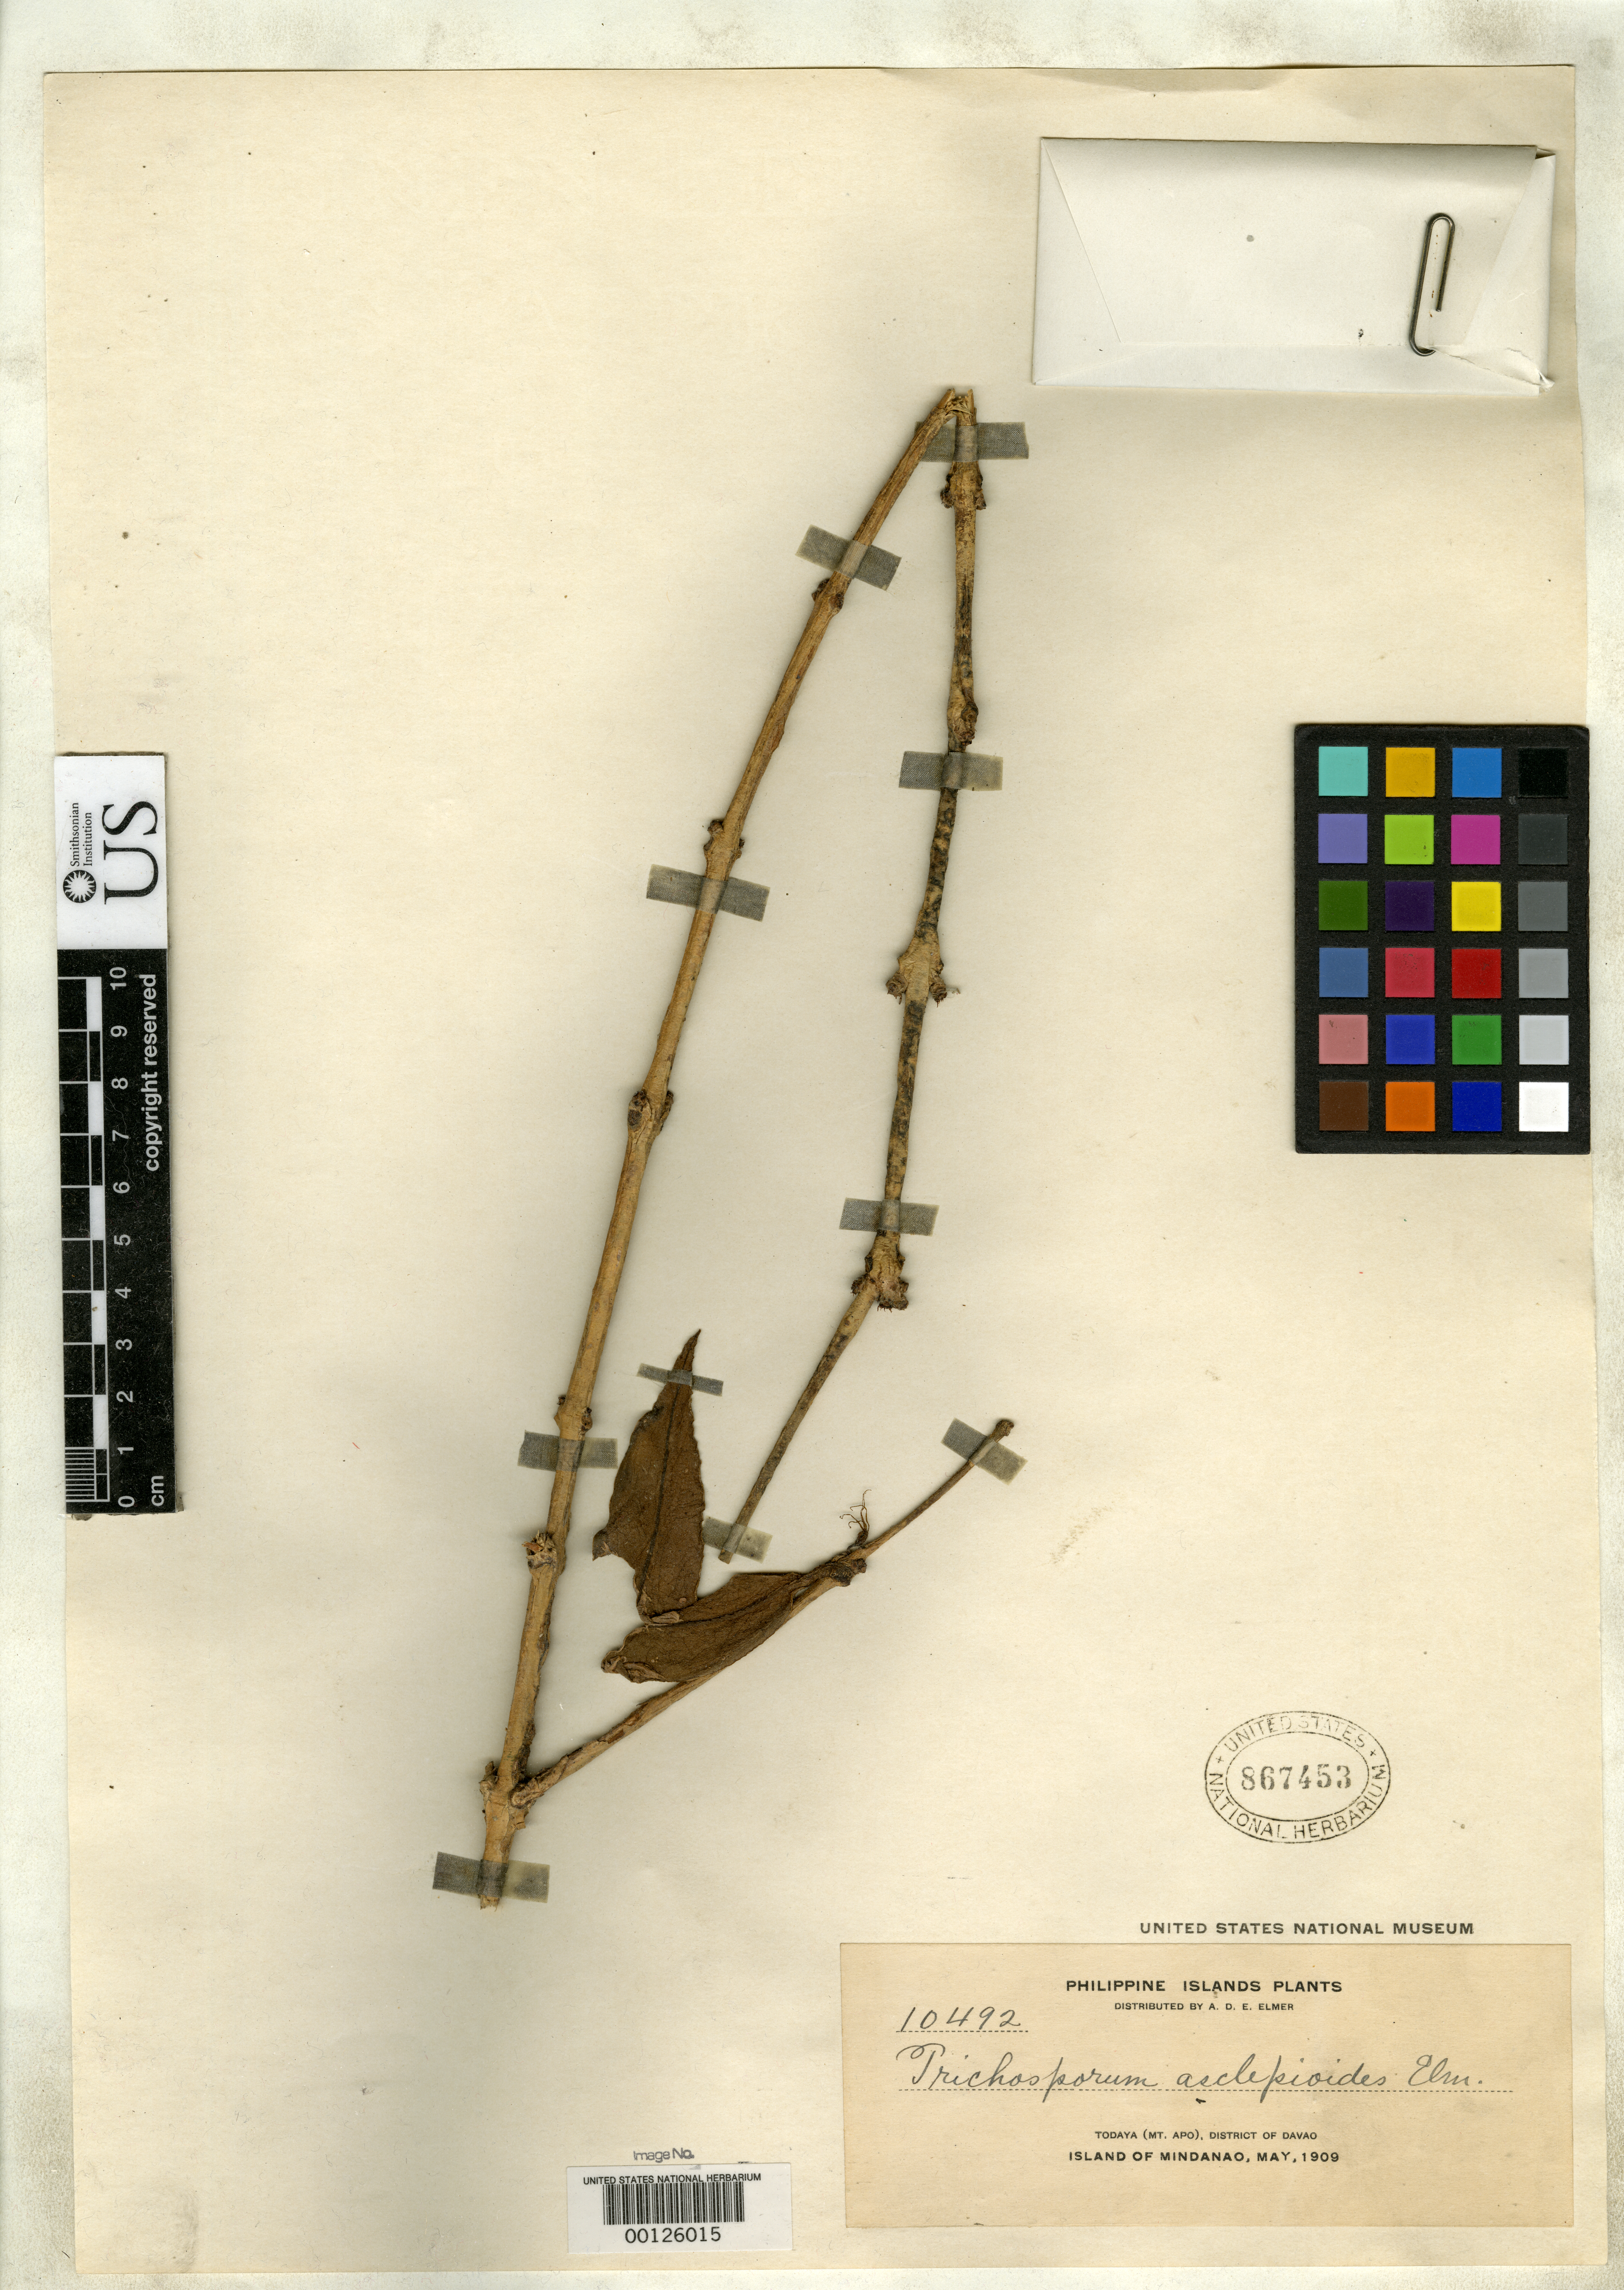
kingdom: Plantae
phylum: Tracheophyta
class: Magnoliopsida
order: Lamiales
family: Gesneriaceae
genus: Trichosporum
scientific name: Trichosporum asclepioides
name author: Elmer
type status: Isotype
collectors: A. D. E. Elmer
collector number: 10492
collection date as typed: May 1909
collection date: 1909-05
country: Philippines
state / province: Davao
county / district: Davao del Sur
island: Mindanao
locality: Todaya, Mt. Apo.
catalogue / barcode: US 867453